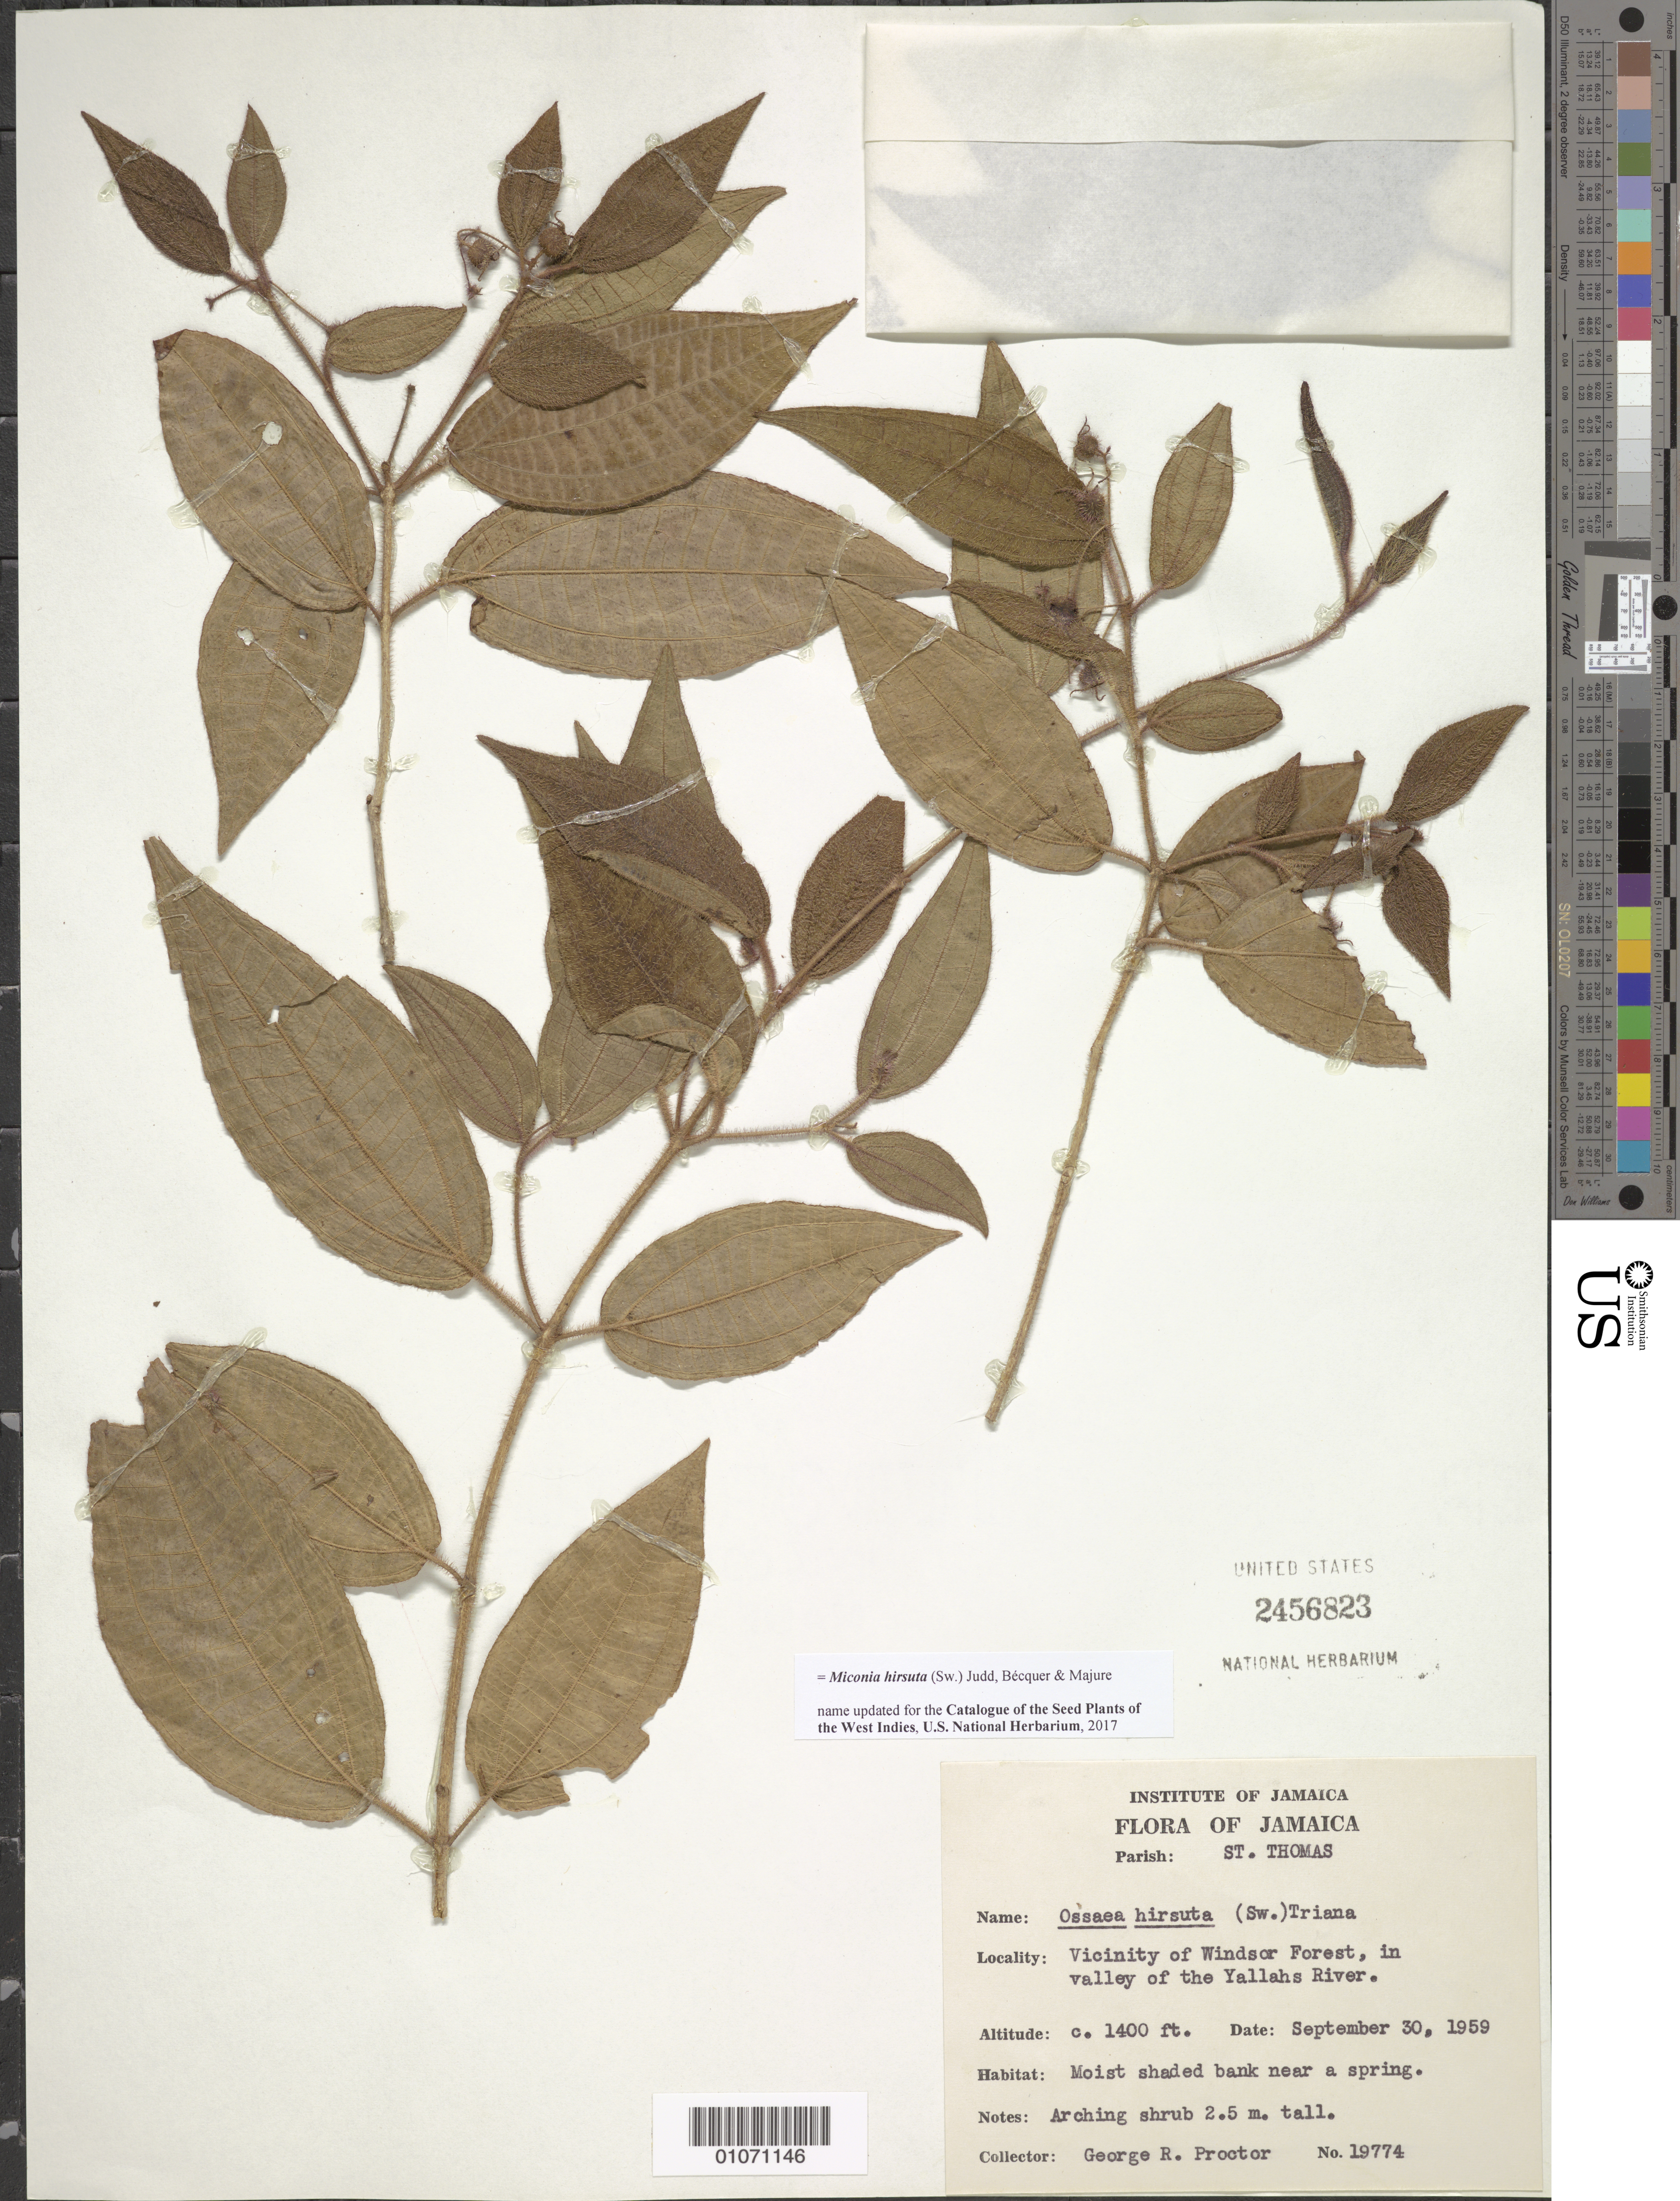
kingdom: Plantae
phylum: Tracheophyta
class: Magnoliopsida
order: Myrtales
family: Melastomataceae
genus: Miconia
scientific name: Miconia hirsuta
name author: (Sw.) Judd et al.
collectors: G. R. Proctor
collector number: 19774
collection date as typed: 30 Sep 1959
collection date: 1959-09-30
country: Jamaica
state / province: Saint Thomas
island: Jamaica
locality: Windsor Forest, in valley of the Yallahs River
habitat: Moist shaded bank near a spring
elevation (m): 427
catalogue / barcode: US 2456823